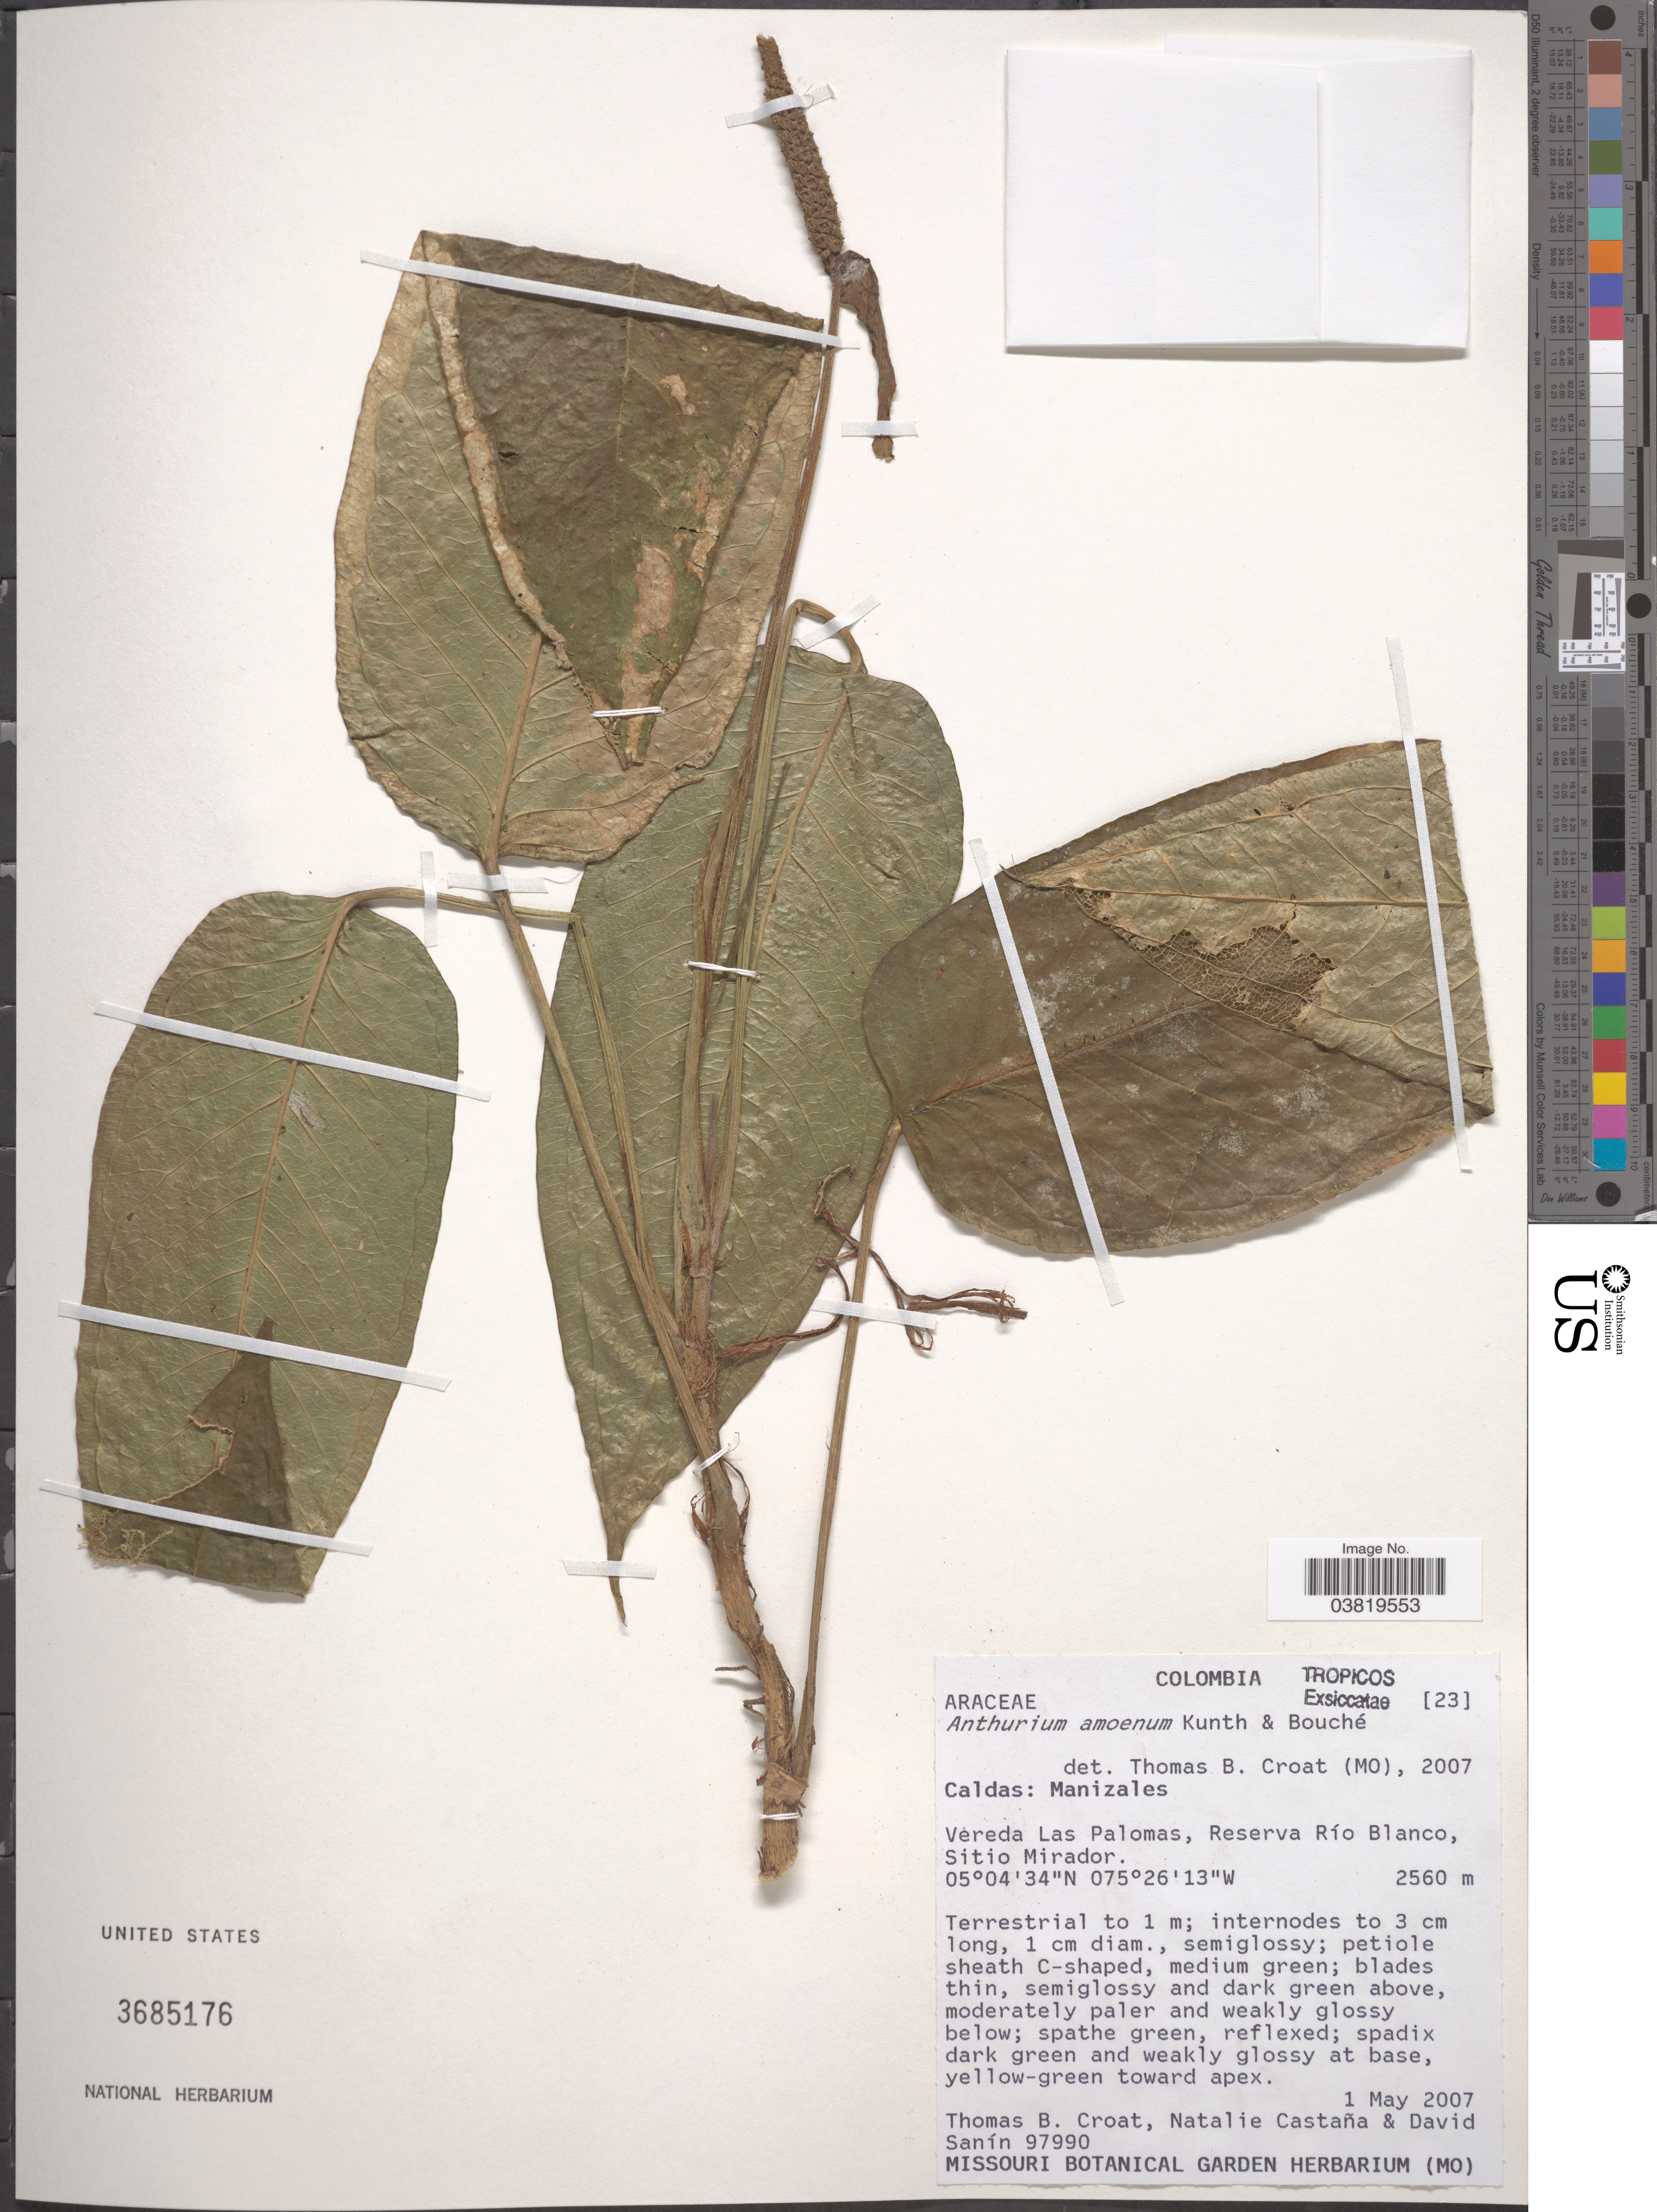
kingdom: Plantae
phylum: Tracheophyta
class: Liliopsida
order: Alismatales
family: Araceae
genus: Anthurium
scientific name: Anthurium amoenum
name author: Kunth & C.D. Bouché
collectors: T. B. Croat, N. Castaña & D. Sanin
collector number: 97990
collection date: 2007-05-01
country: Colombia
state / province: Caldas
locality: Manizales. Vereda Las Palomas, Reserva Río Blanco, Sitio Mirador.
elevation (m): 2560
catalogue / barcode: US 3685176